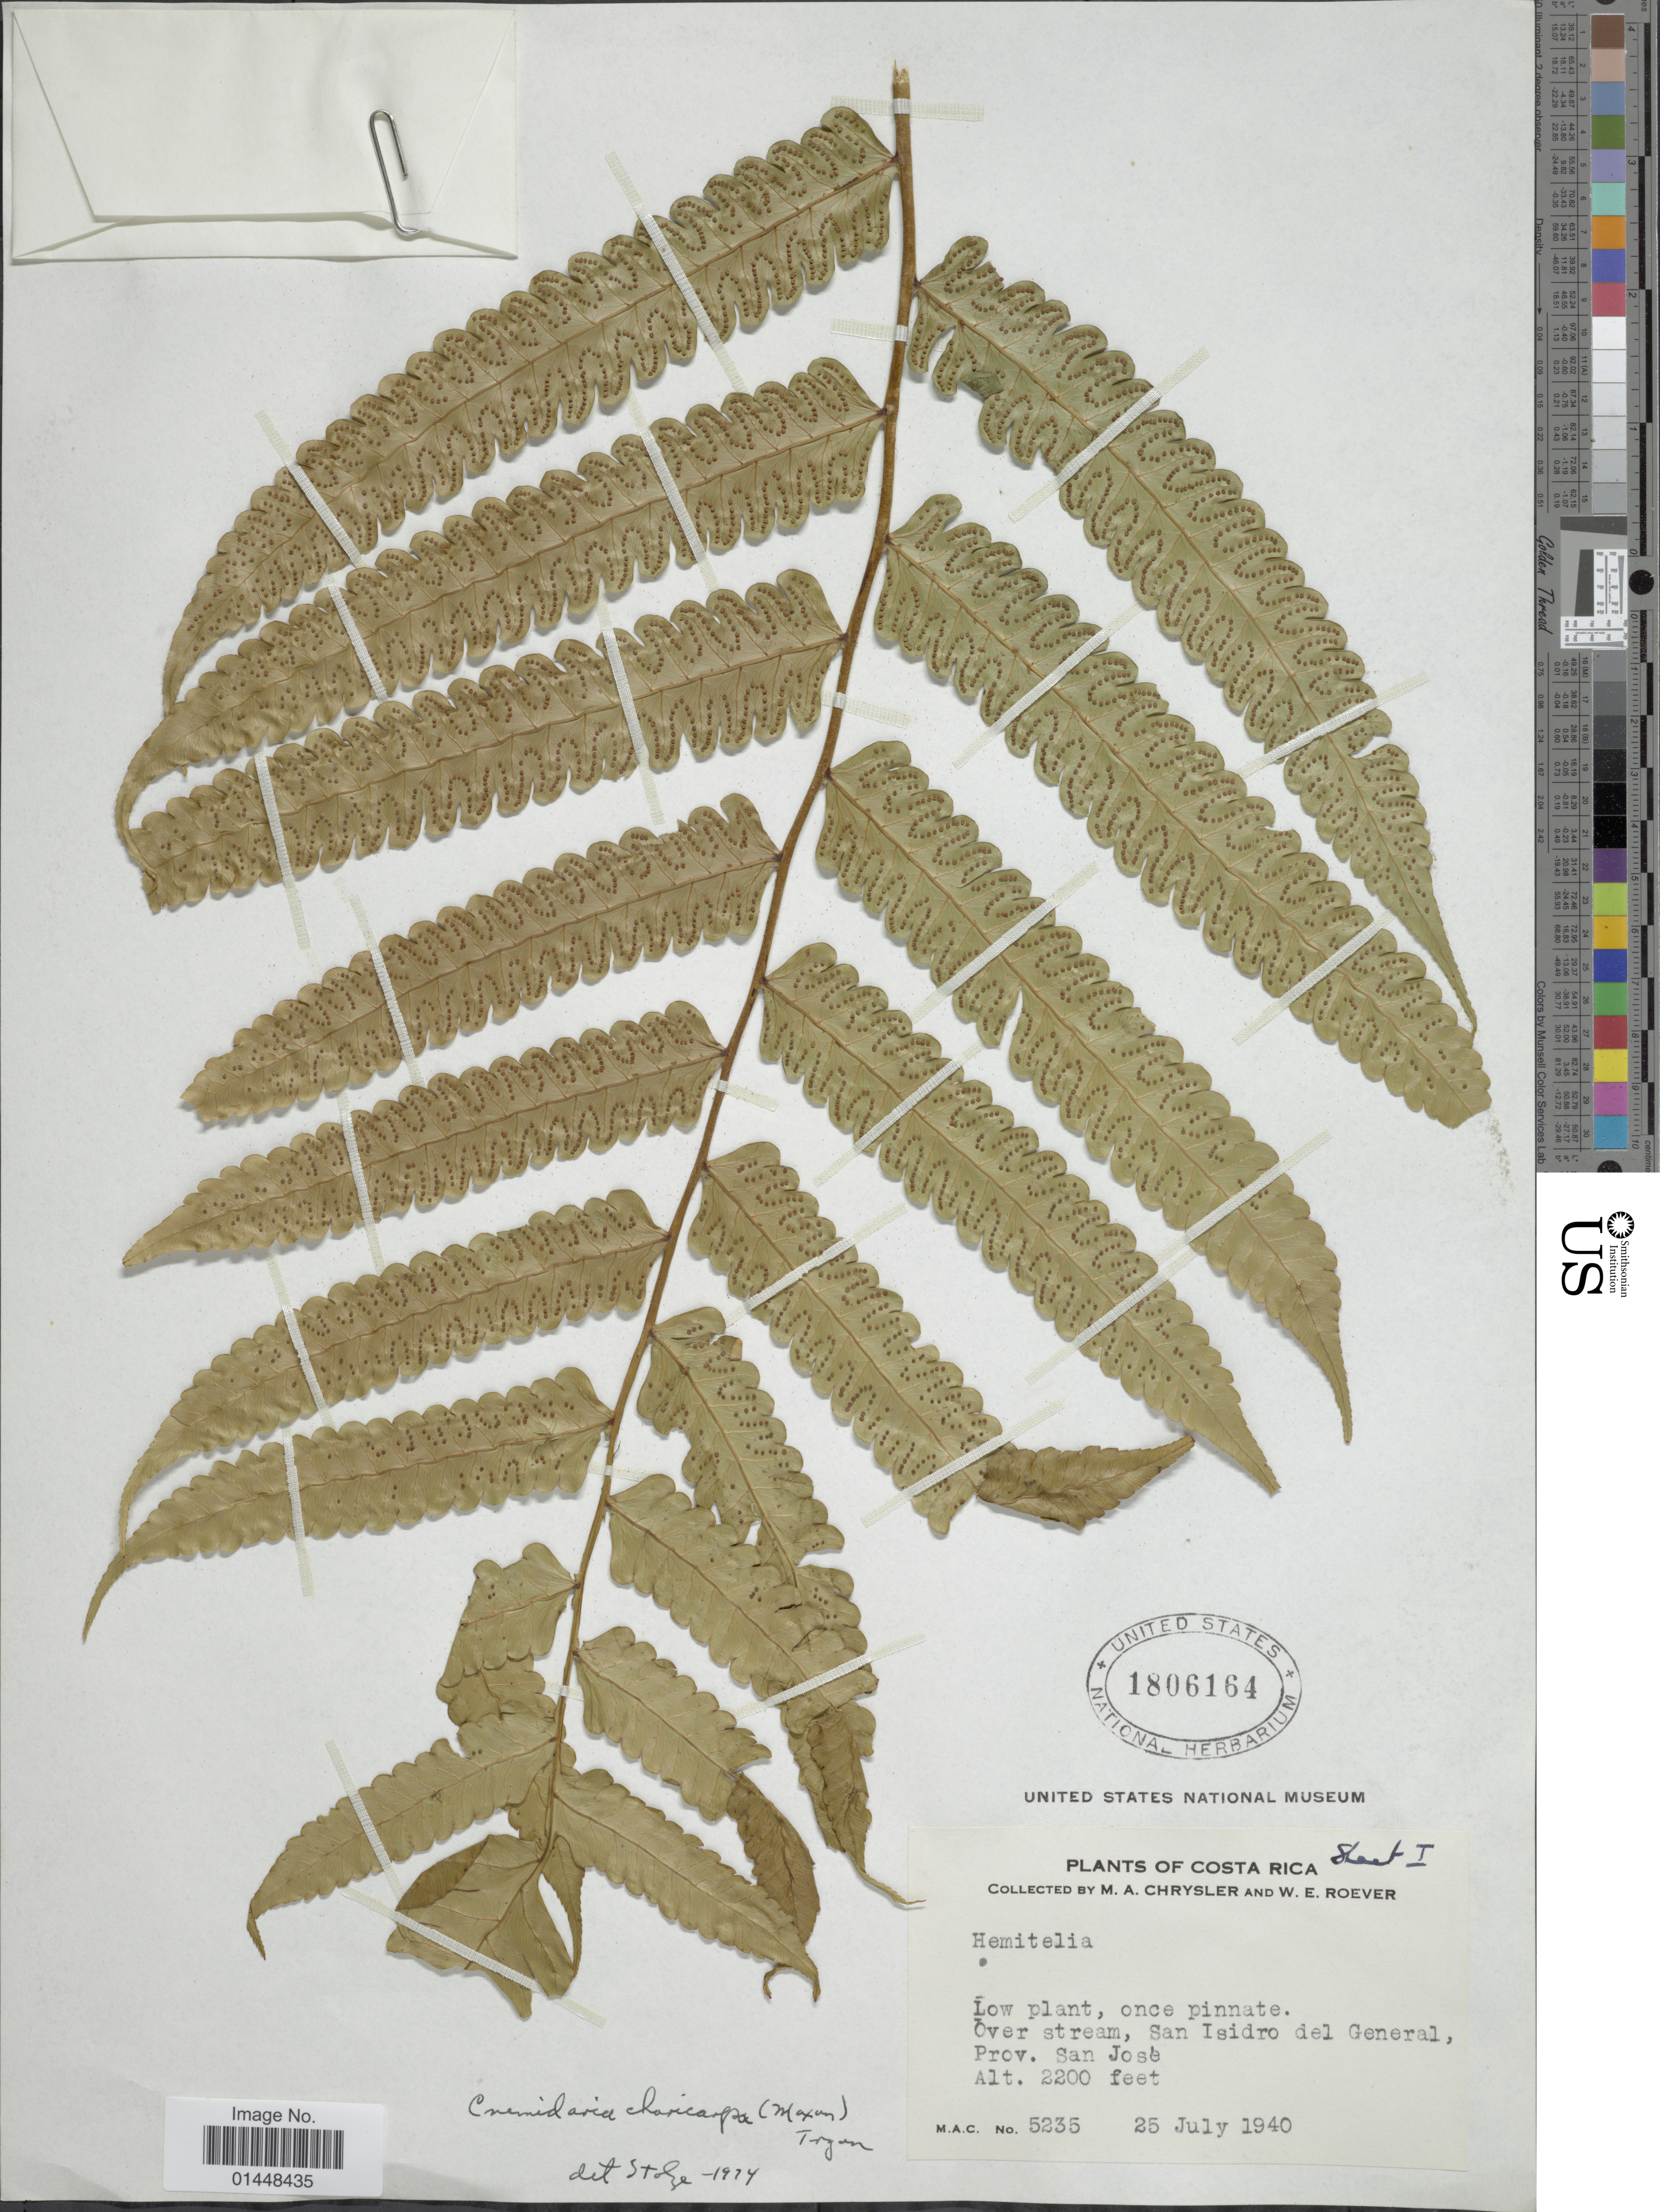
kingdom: Plantae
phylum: Tracheophyta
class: Polypodiopsida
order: Cyatheales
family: Cyatheaceae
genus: Cyathea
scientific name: Cyathea choricarpa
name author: (Maxon) Domin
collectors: M. A. Chrysler & W. Roever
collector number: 5235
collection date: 1940-07-25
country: Costa Rica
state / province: San José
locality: San Isidro del General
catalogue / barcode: US 1806164